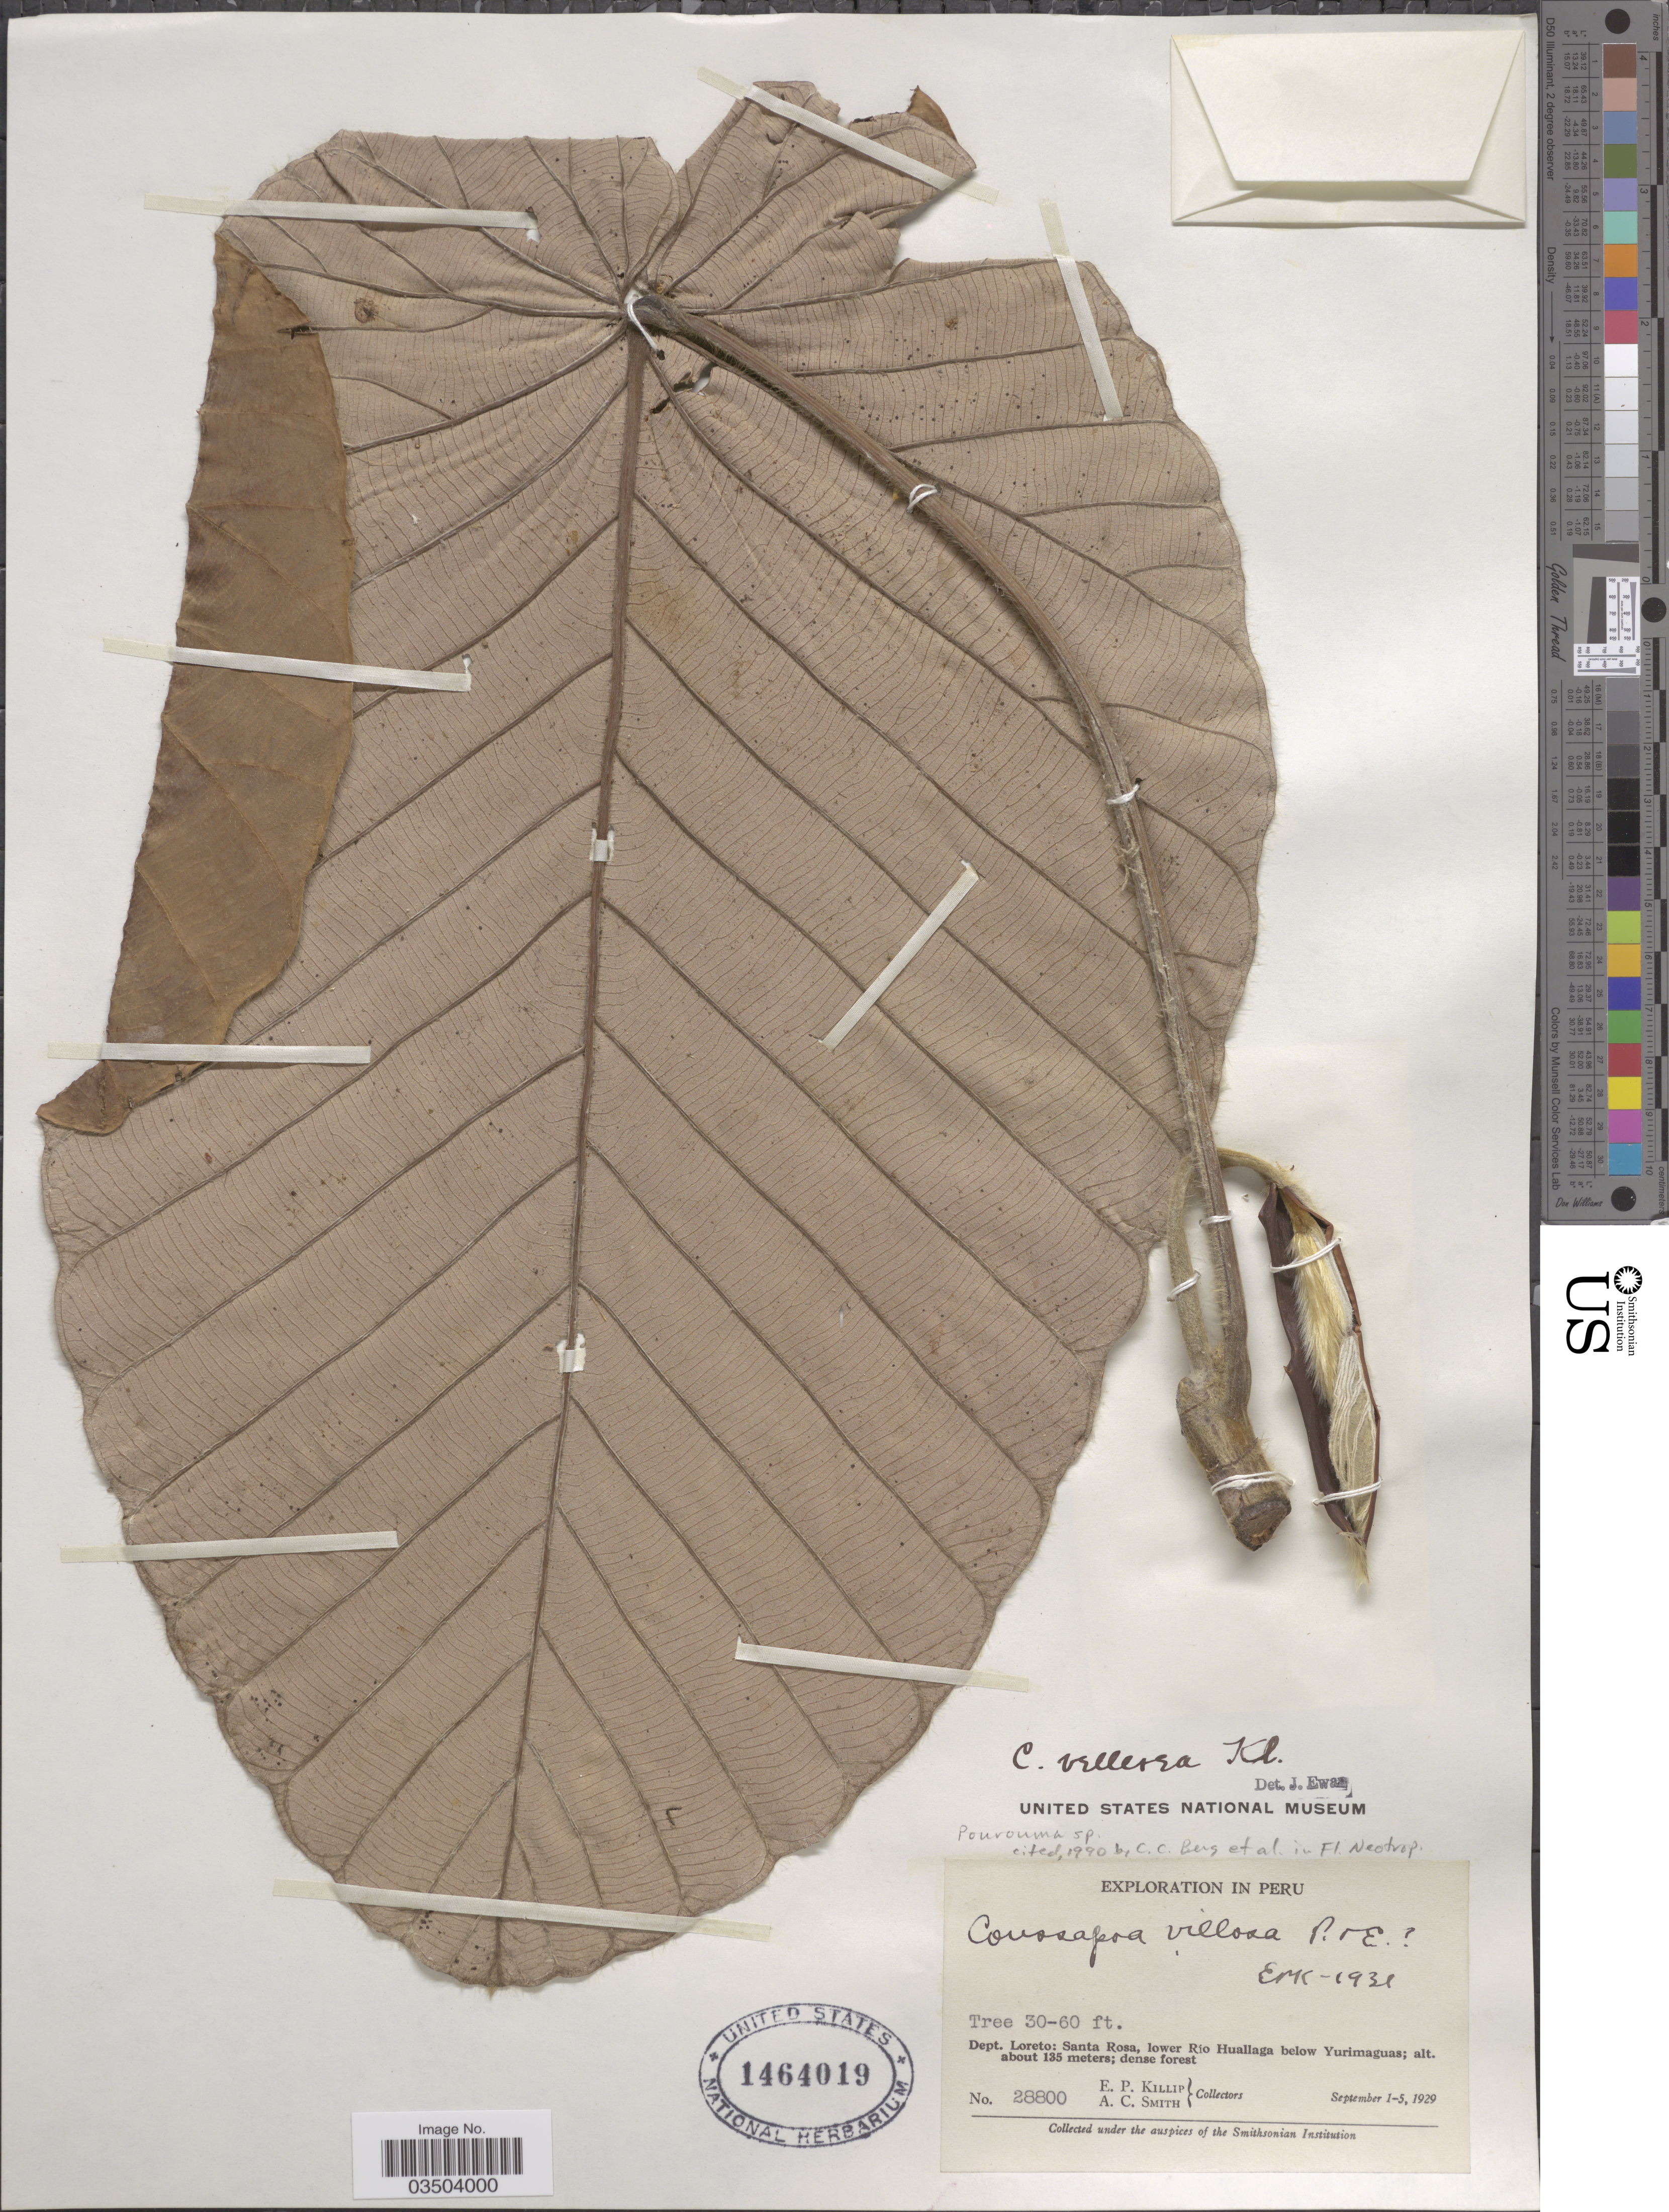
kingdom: Plantae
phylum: Tracheophyta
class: Magnoliopsida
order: Rosales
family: Urticaceae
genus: Pourouma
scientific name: Pourouma sp.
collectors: E. P. Killip & A. C. Smith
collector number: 28800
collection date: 1929-09-01/1929-09-05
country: Peru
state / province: Loreto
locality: Dept. Loreto: Santa Rosa, lower Río Huallaga below Yurimaguas.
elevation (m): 135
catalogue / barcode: US 1464019